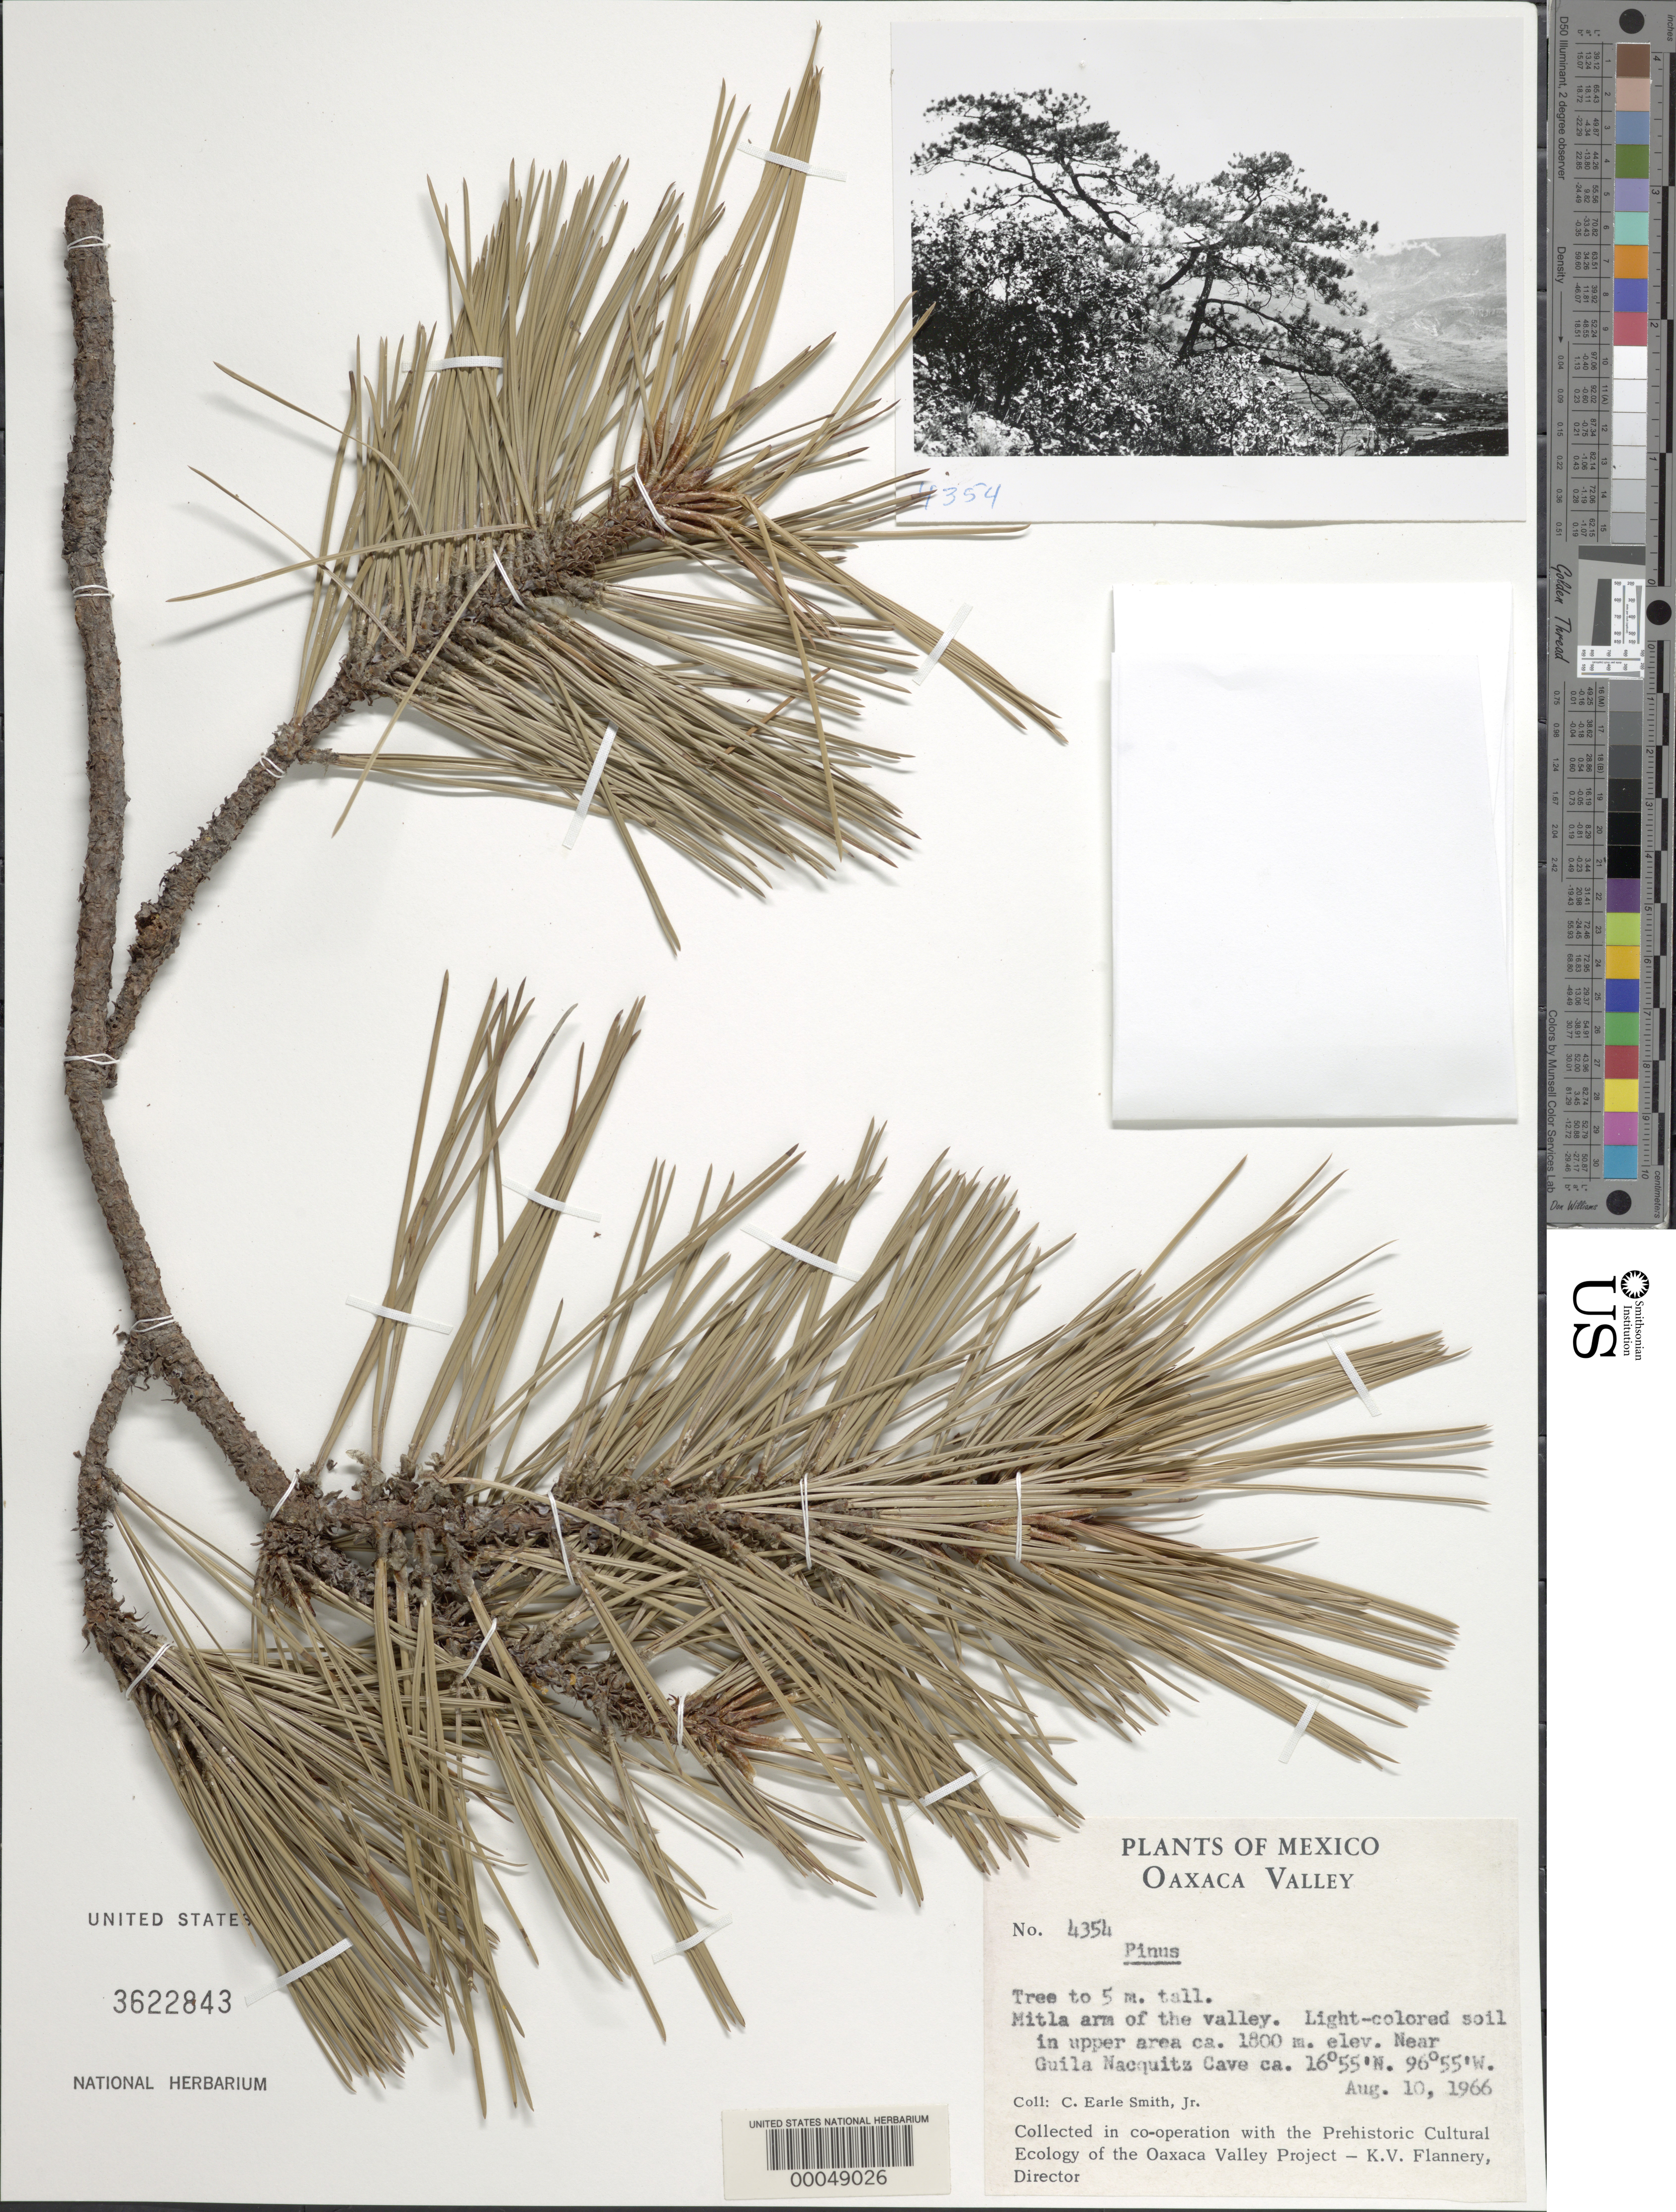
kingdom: Plantae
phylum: Tracheophyta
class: Pinopsida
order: Pinales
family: Pinaceae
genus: Pinus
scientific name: Pinus sp.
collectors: C. E. Smith Jr.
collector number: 4354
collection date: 1966-08-10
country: Mexico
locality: Mitla arm of Oaxaca Valley near Guila Nacquitz cave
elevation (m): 1800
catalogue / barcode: US 3604843